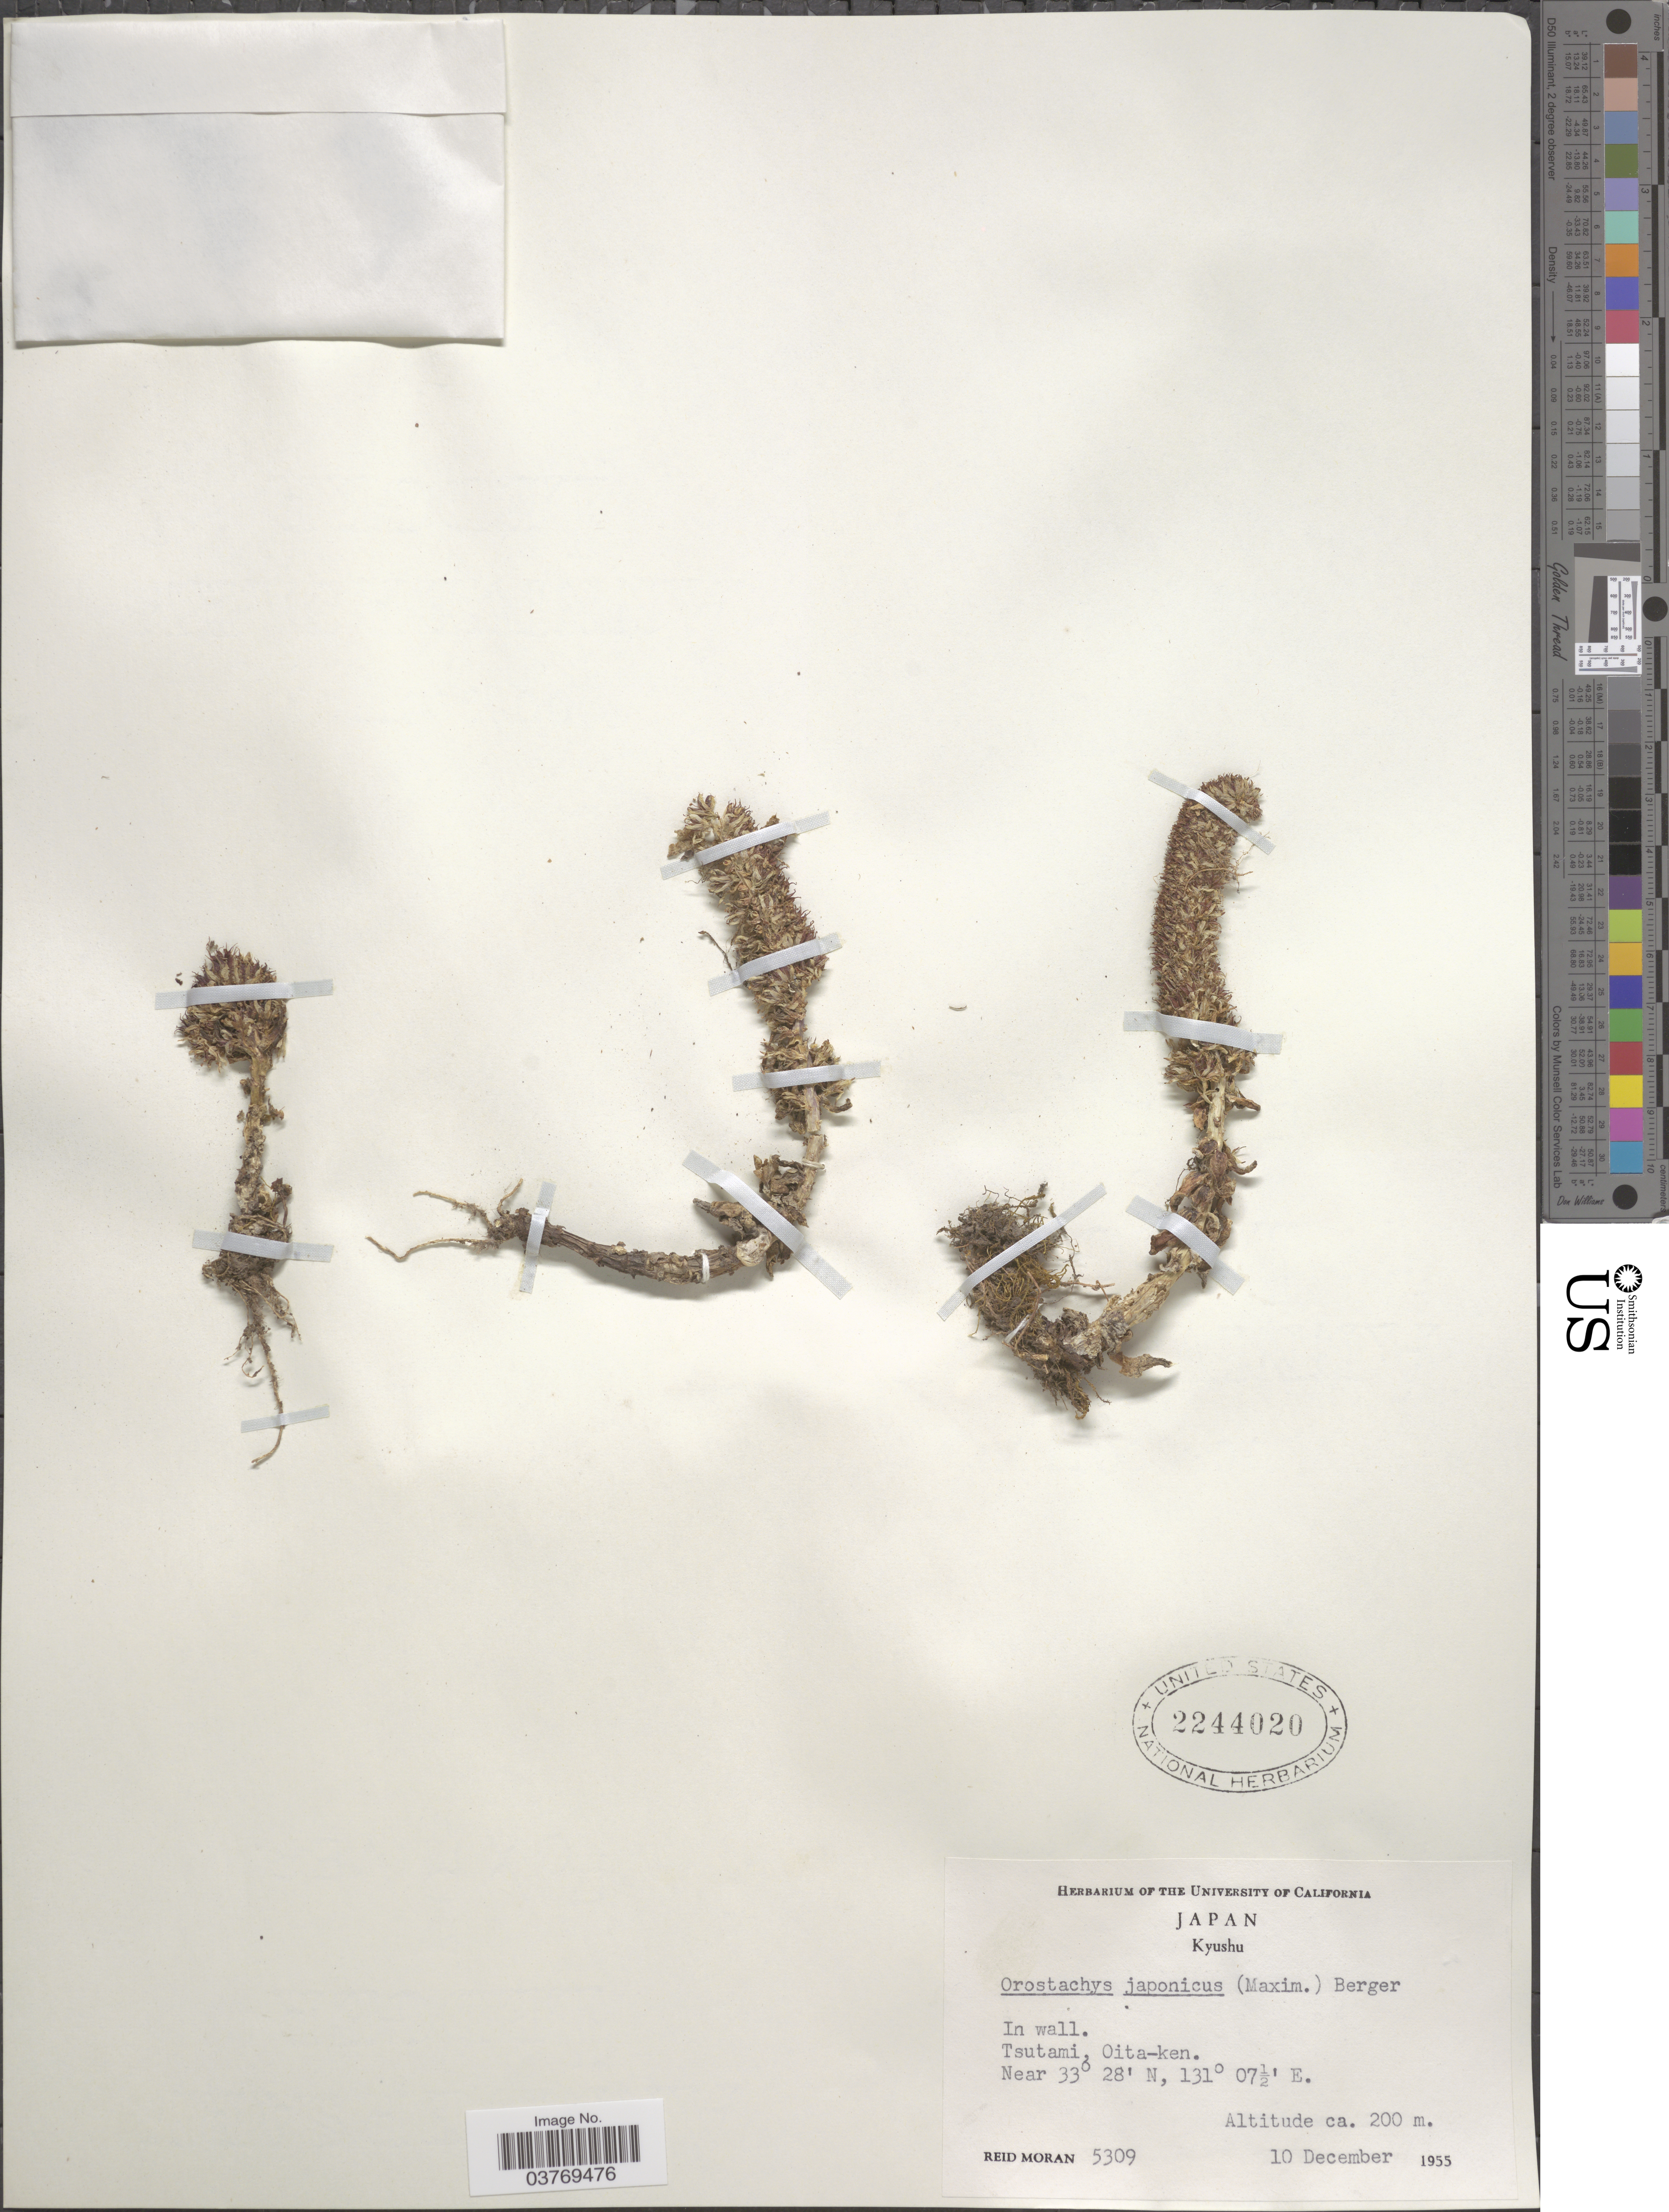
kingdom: Plantae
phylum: Tracheophyta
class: Magnoliopsida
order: Saxifragales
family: Crassulaceae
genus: Orostachys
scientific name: Orostachys japonica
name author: (Maxim.) A. Berger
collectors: R. V. Moran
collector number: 5309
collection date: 1955-12-10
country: Japan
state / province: Oita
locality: Kyushu. Tsutami, Oita-ken.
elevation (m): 200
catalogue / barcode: US 2244020